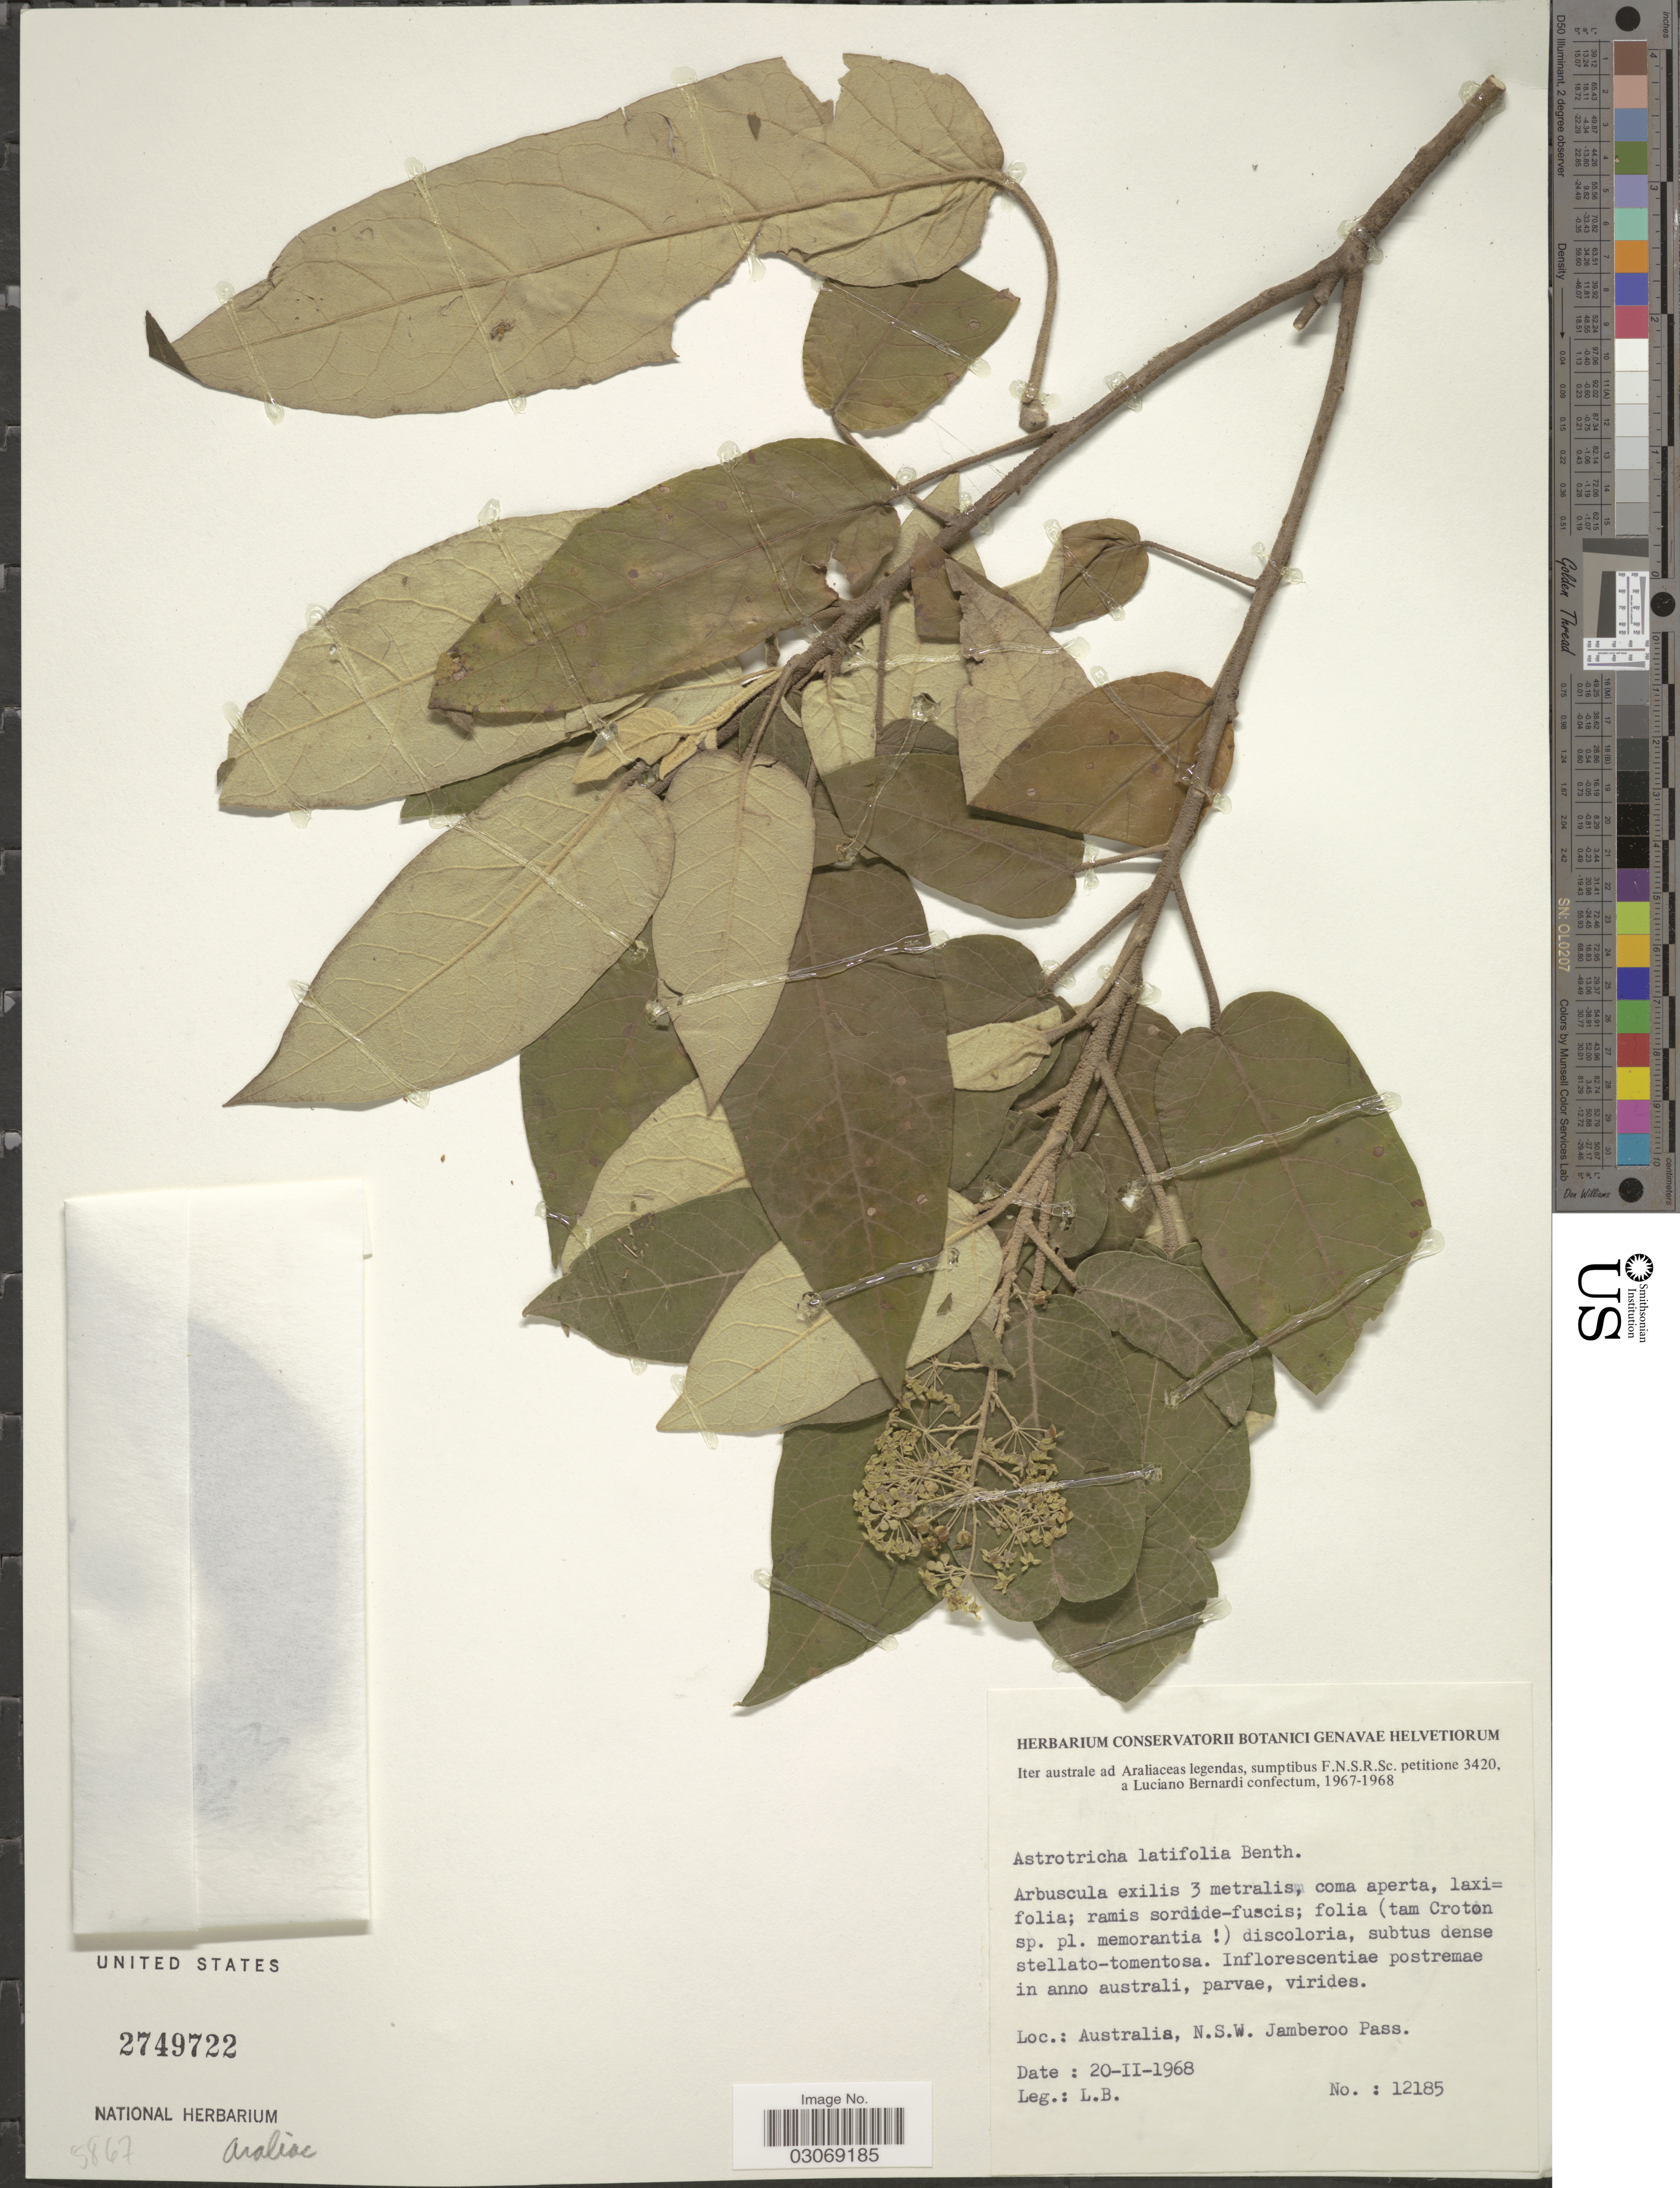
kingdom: Plantae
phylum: Tracheophyta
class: Magnoliopsida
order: Apiales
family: Araliaceae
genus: Astrotricha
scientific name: Astrotricha latifolia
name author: Benth.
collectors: L. Bernardi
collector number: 12185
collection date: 1968-02-20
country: Australia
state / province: New South Wales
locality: Jamberoo Pass.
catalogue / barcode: US 2749722